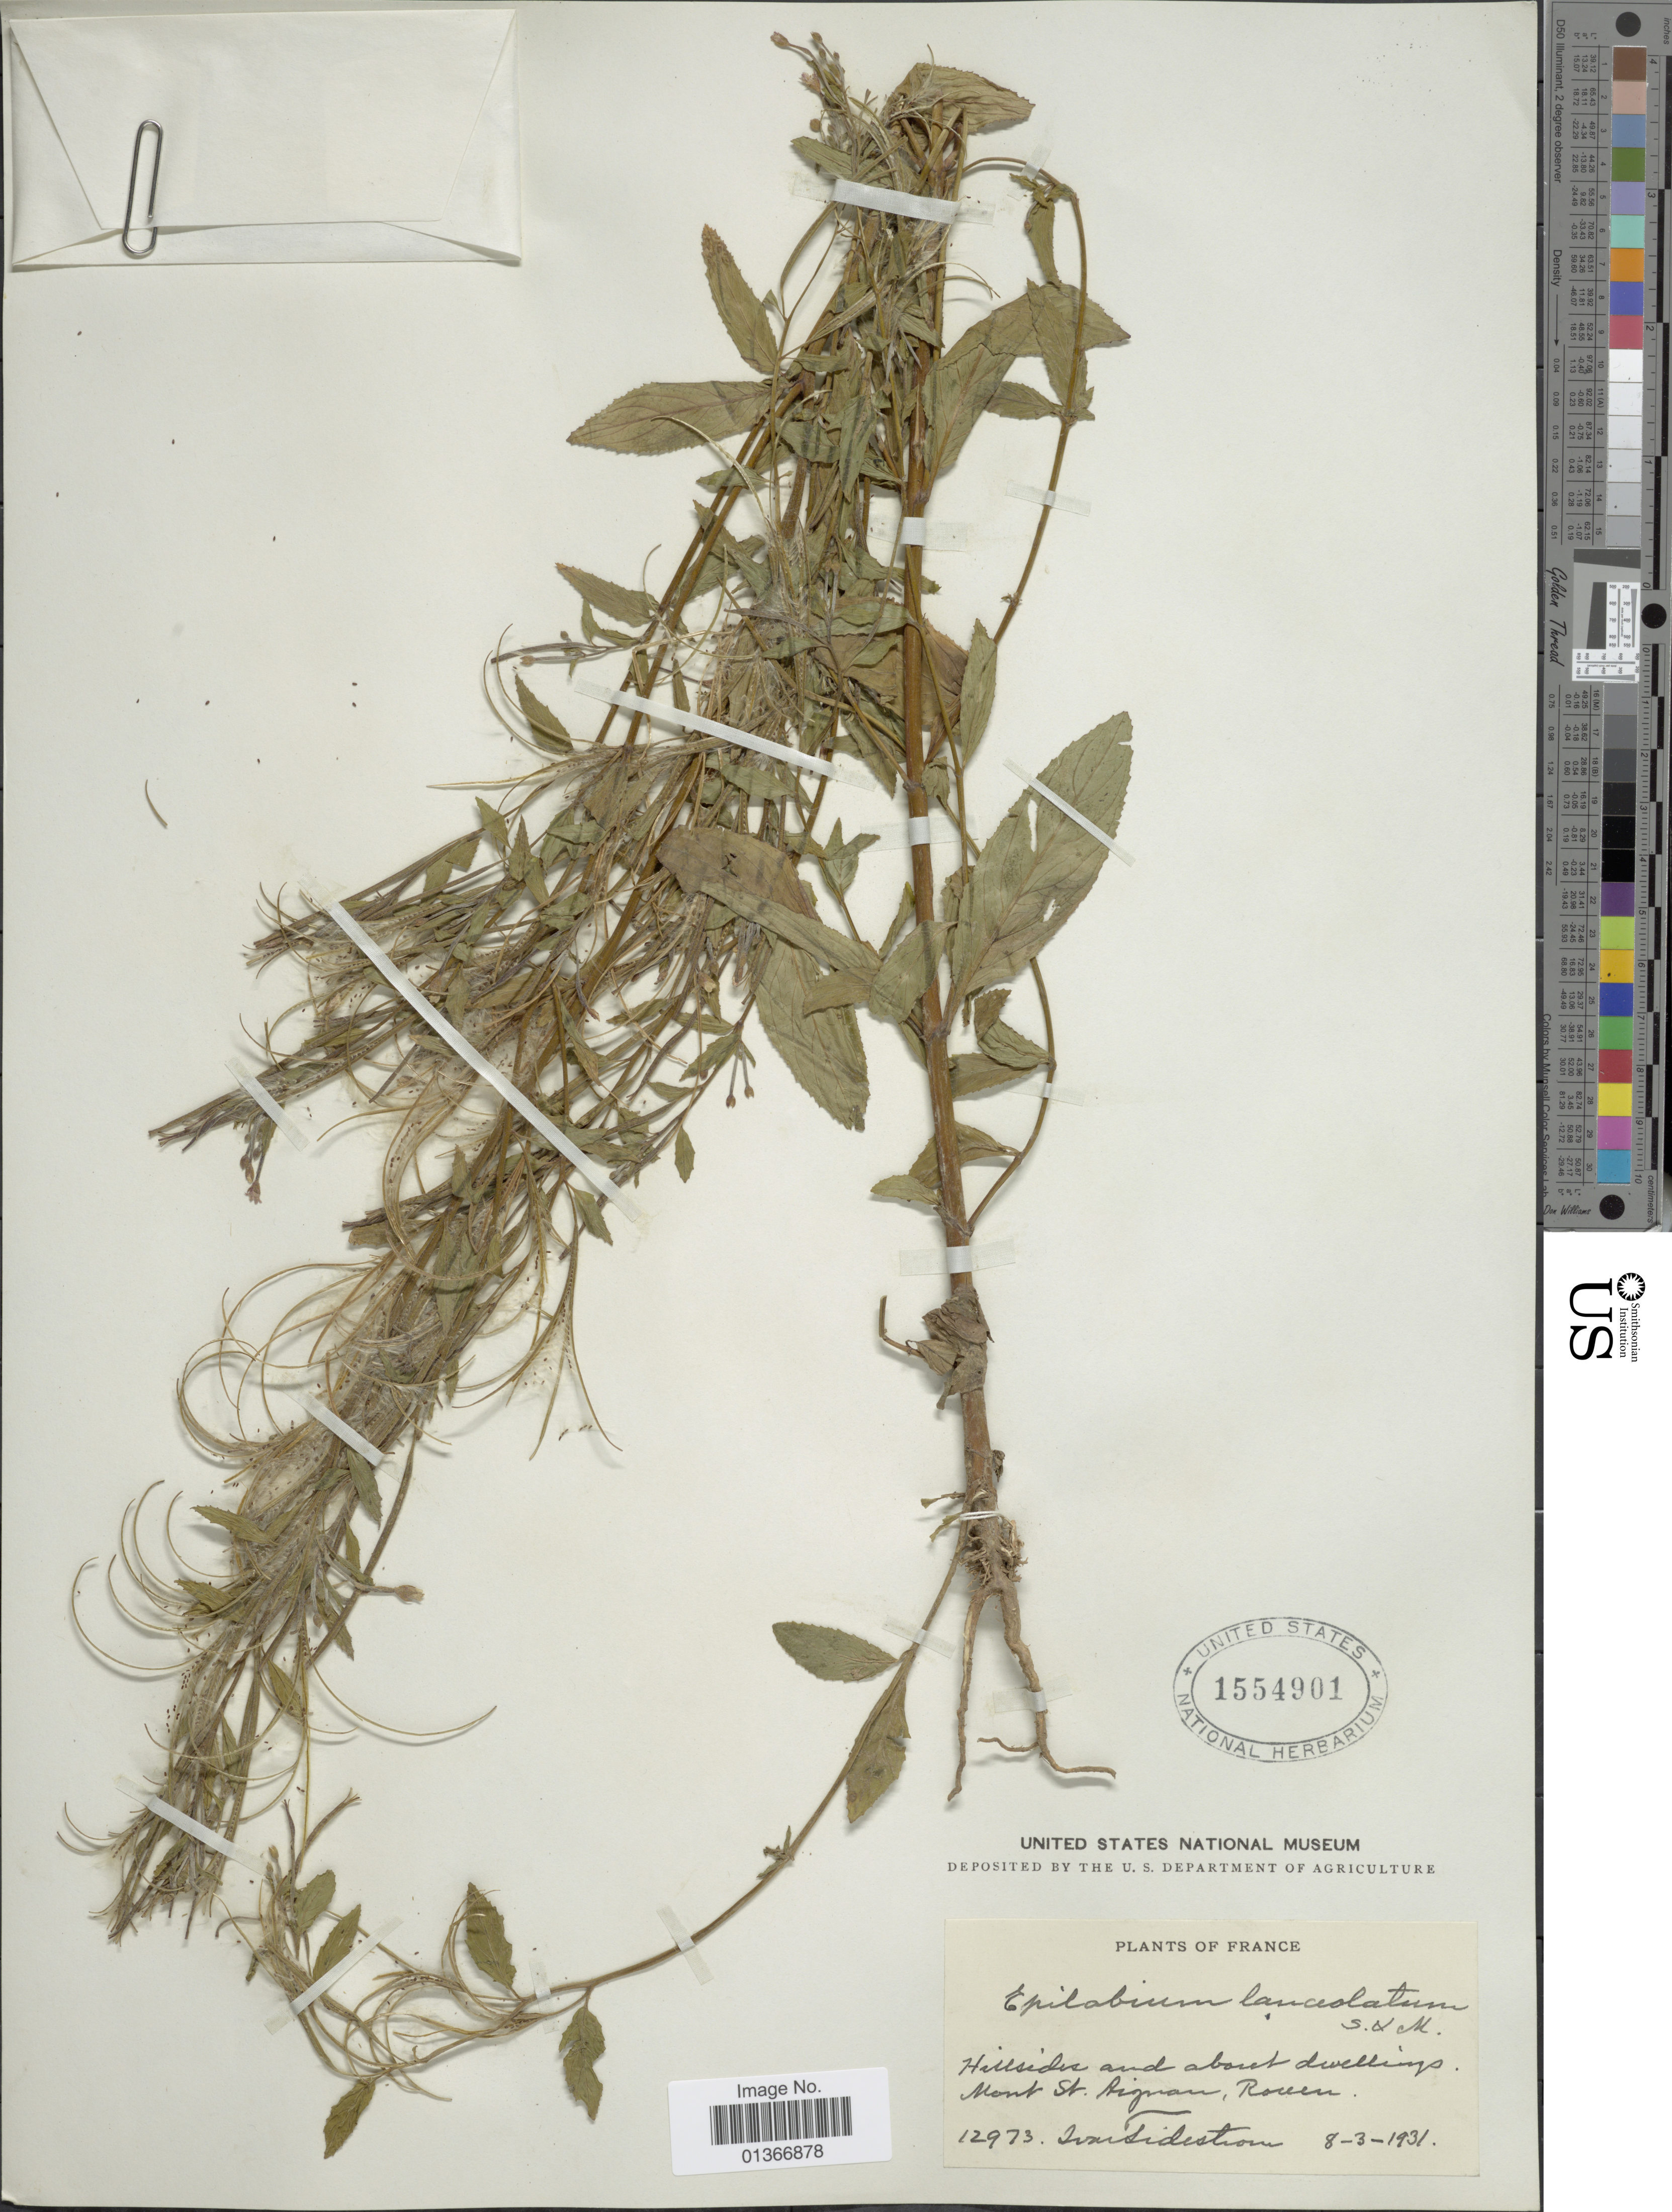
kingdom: Plantae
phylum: Tracheophyta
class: Magnoliopsida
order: Myrtales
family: Onagraceae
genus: Epilobium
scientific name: Epilobium lanceolatum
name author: Sebast. & Mauri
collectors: I. F. Tidestrom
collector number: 12973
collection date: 1931-03-08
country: France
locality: Hillsides and about dwellings Mont. St. Aignan, Rouen.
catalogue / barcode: US 1554901